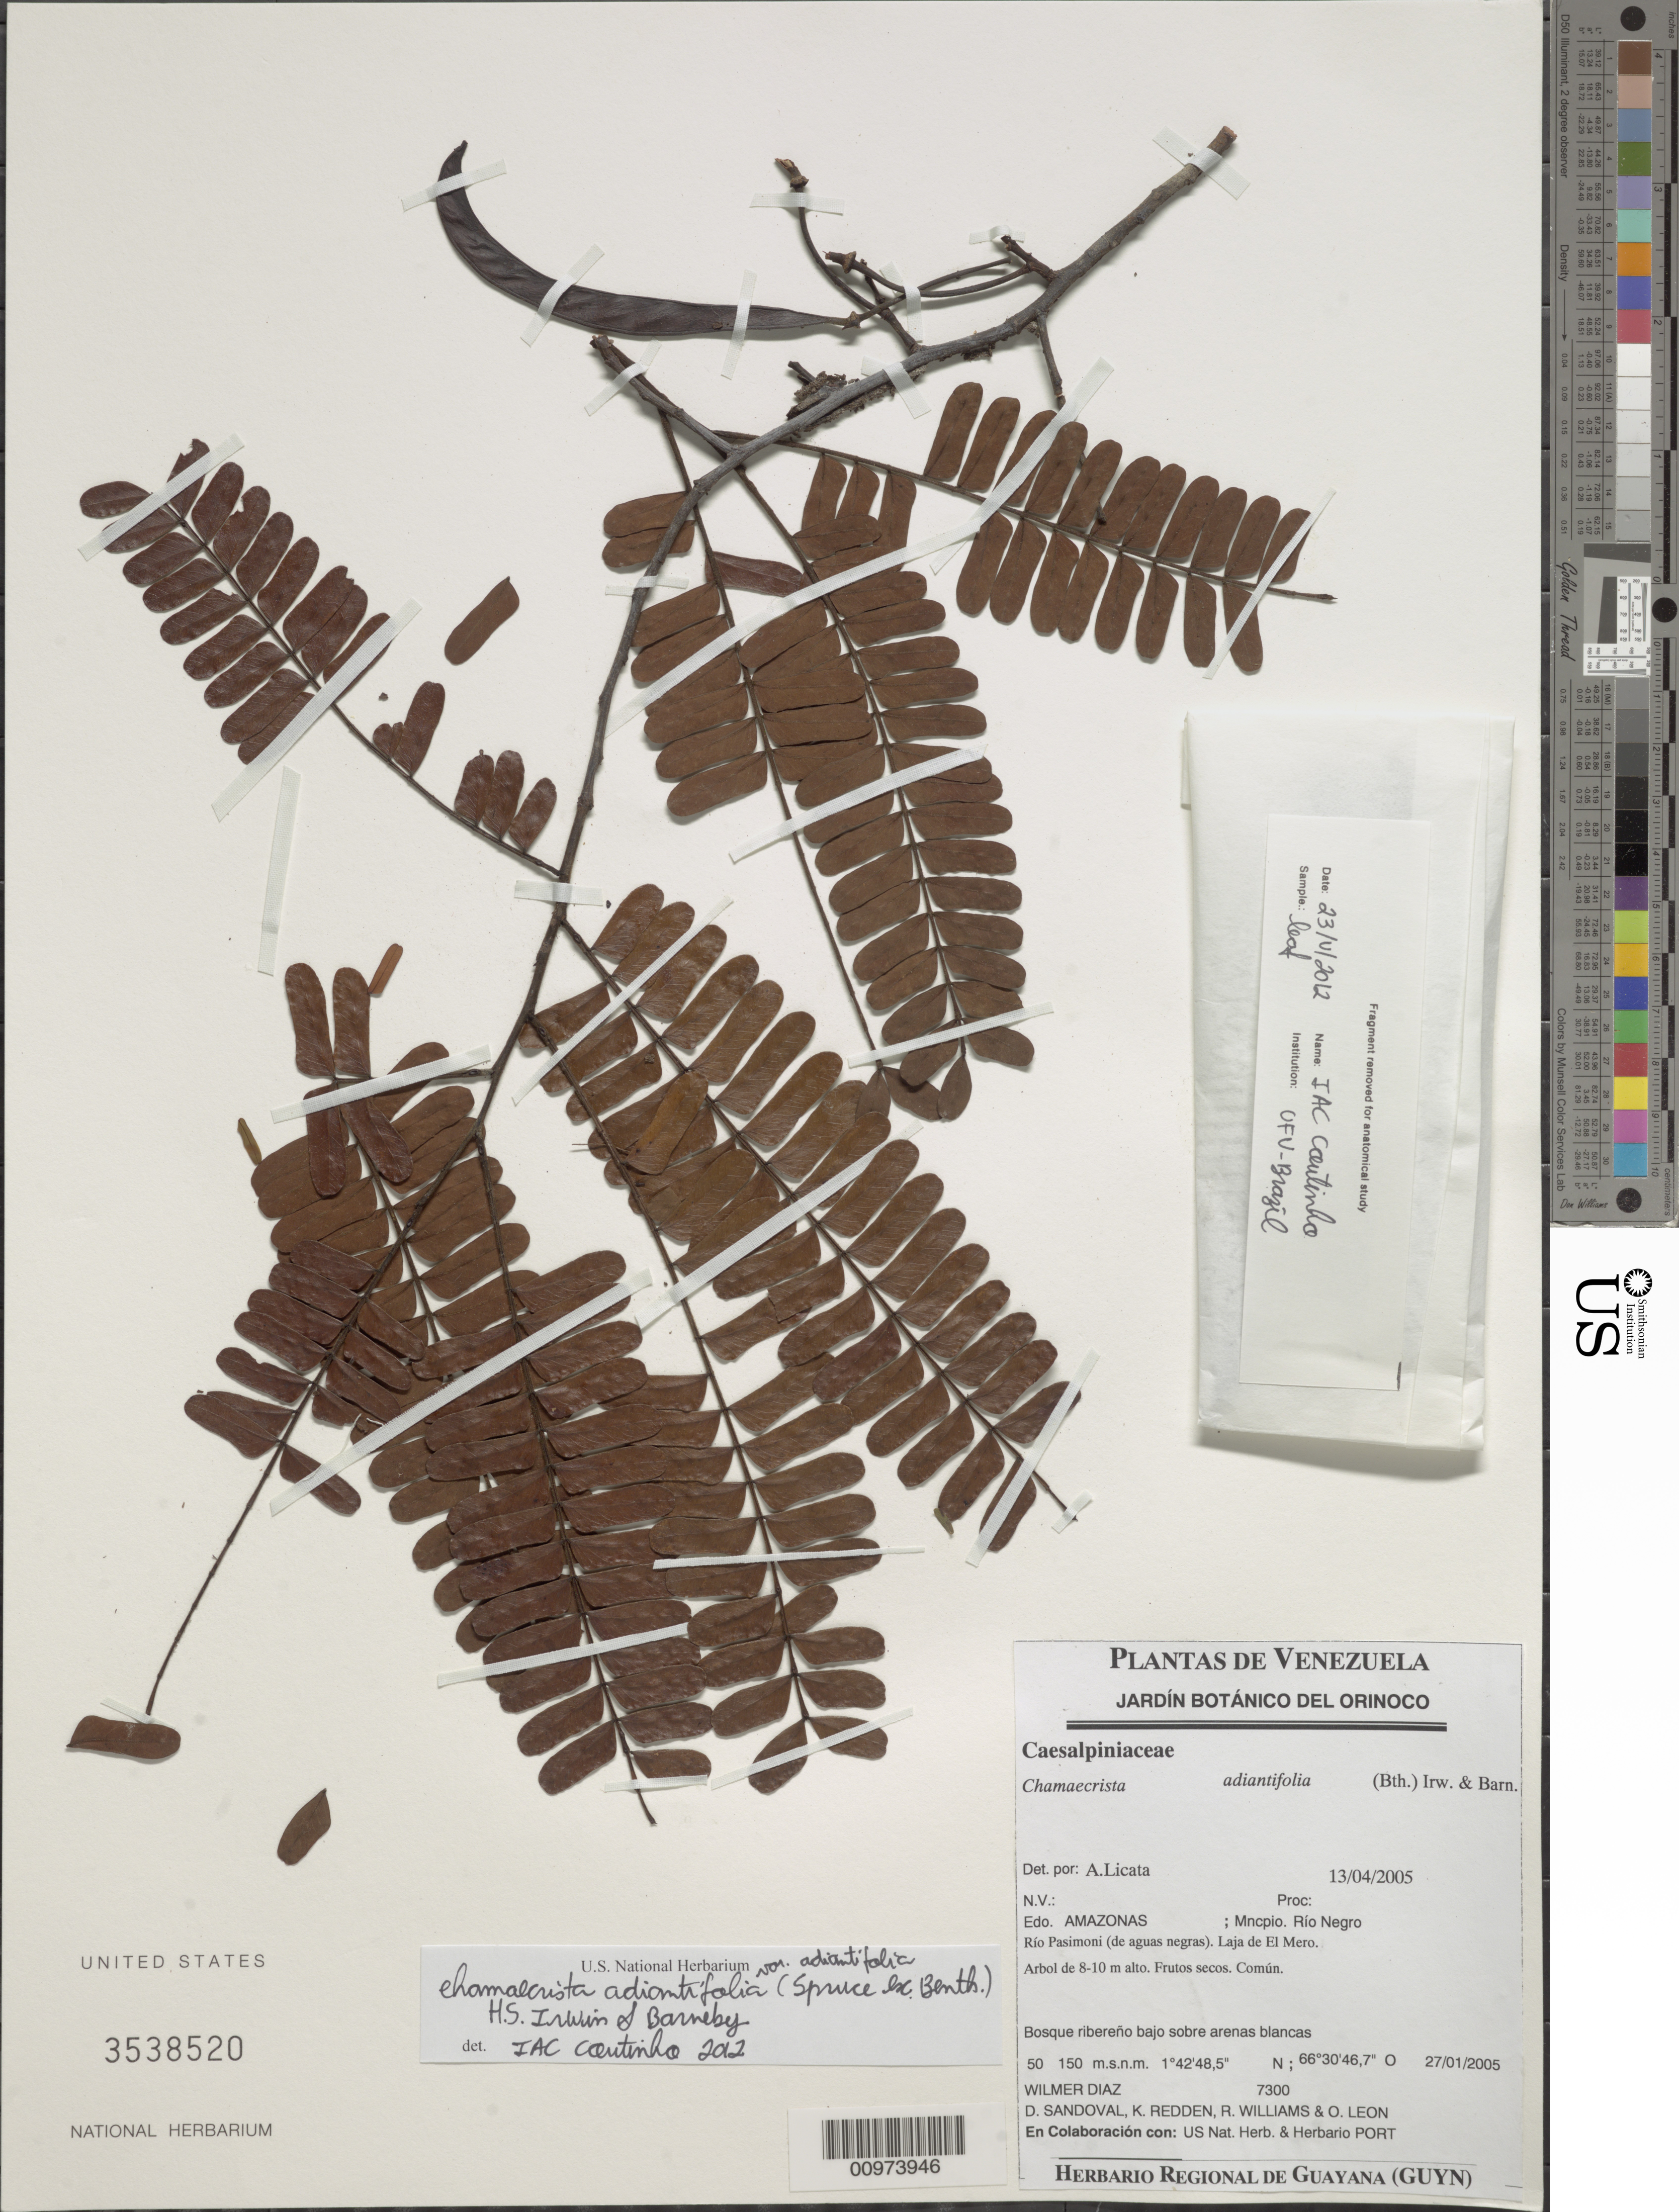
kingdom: Plantae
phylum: Tracheophyta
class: Magnoliopsida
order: Fabales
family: Fabaceae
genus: Chamaecrista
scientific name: Chamaecrista adiantifolia var. adiantifolia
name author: (Spruce ex Benth.) H.S. Irwin & Barneby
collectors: W. Díaz P., D. Sandoval, K. M. Redden, R. Williams & O. León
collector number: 7300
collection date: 2005-04-13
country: Venezuela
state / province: Amazonas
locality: Mncpio. Rio Negro, Rio Pasimoni (de aguas negras). Laja de El Mero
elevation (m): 50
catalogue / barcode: US 3538520